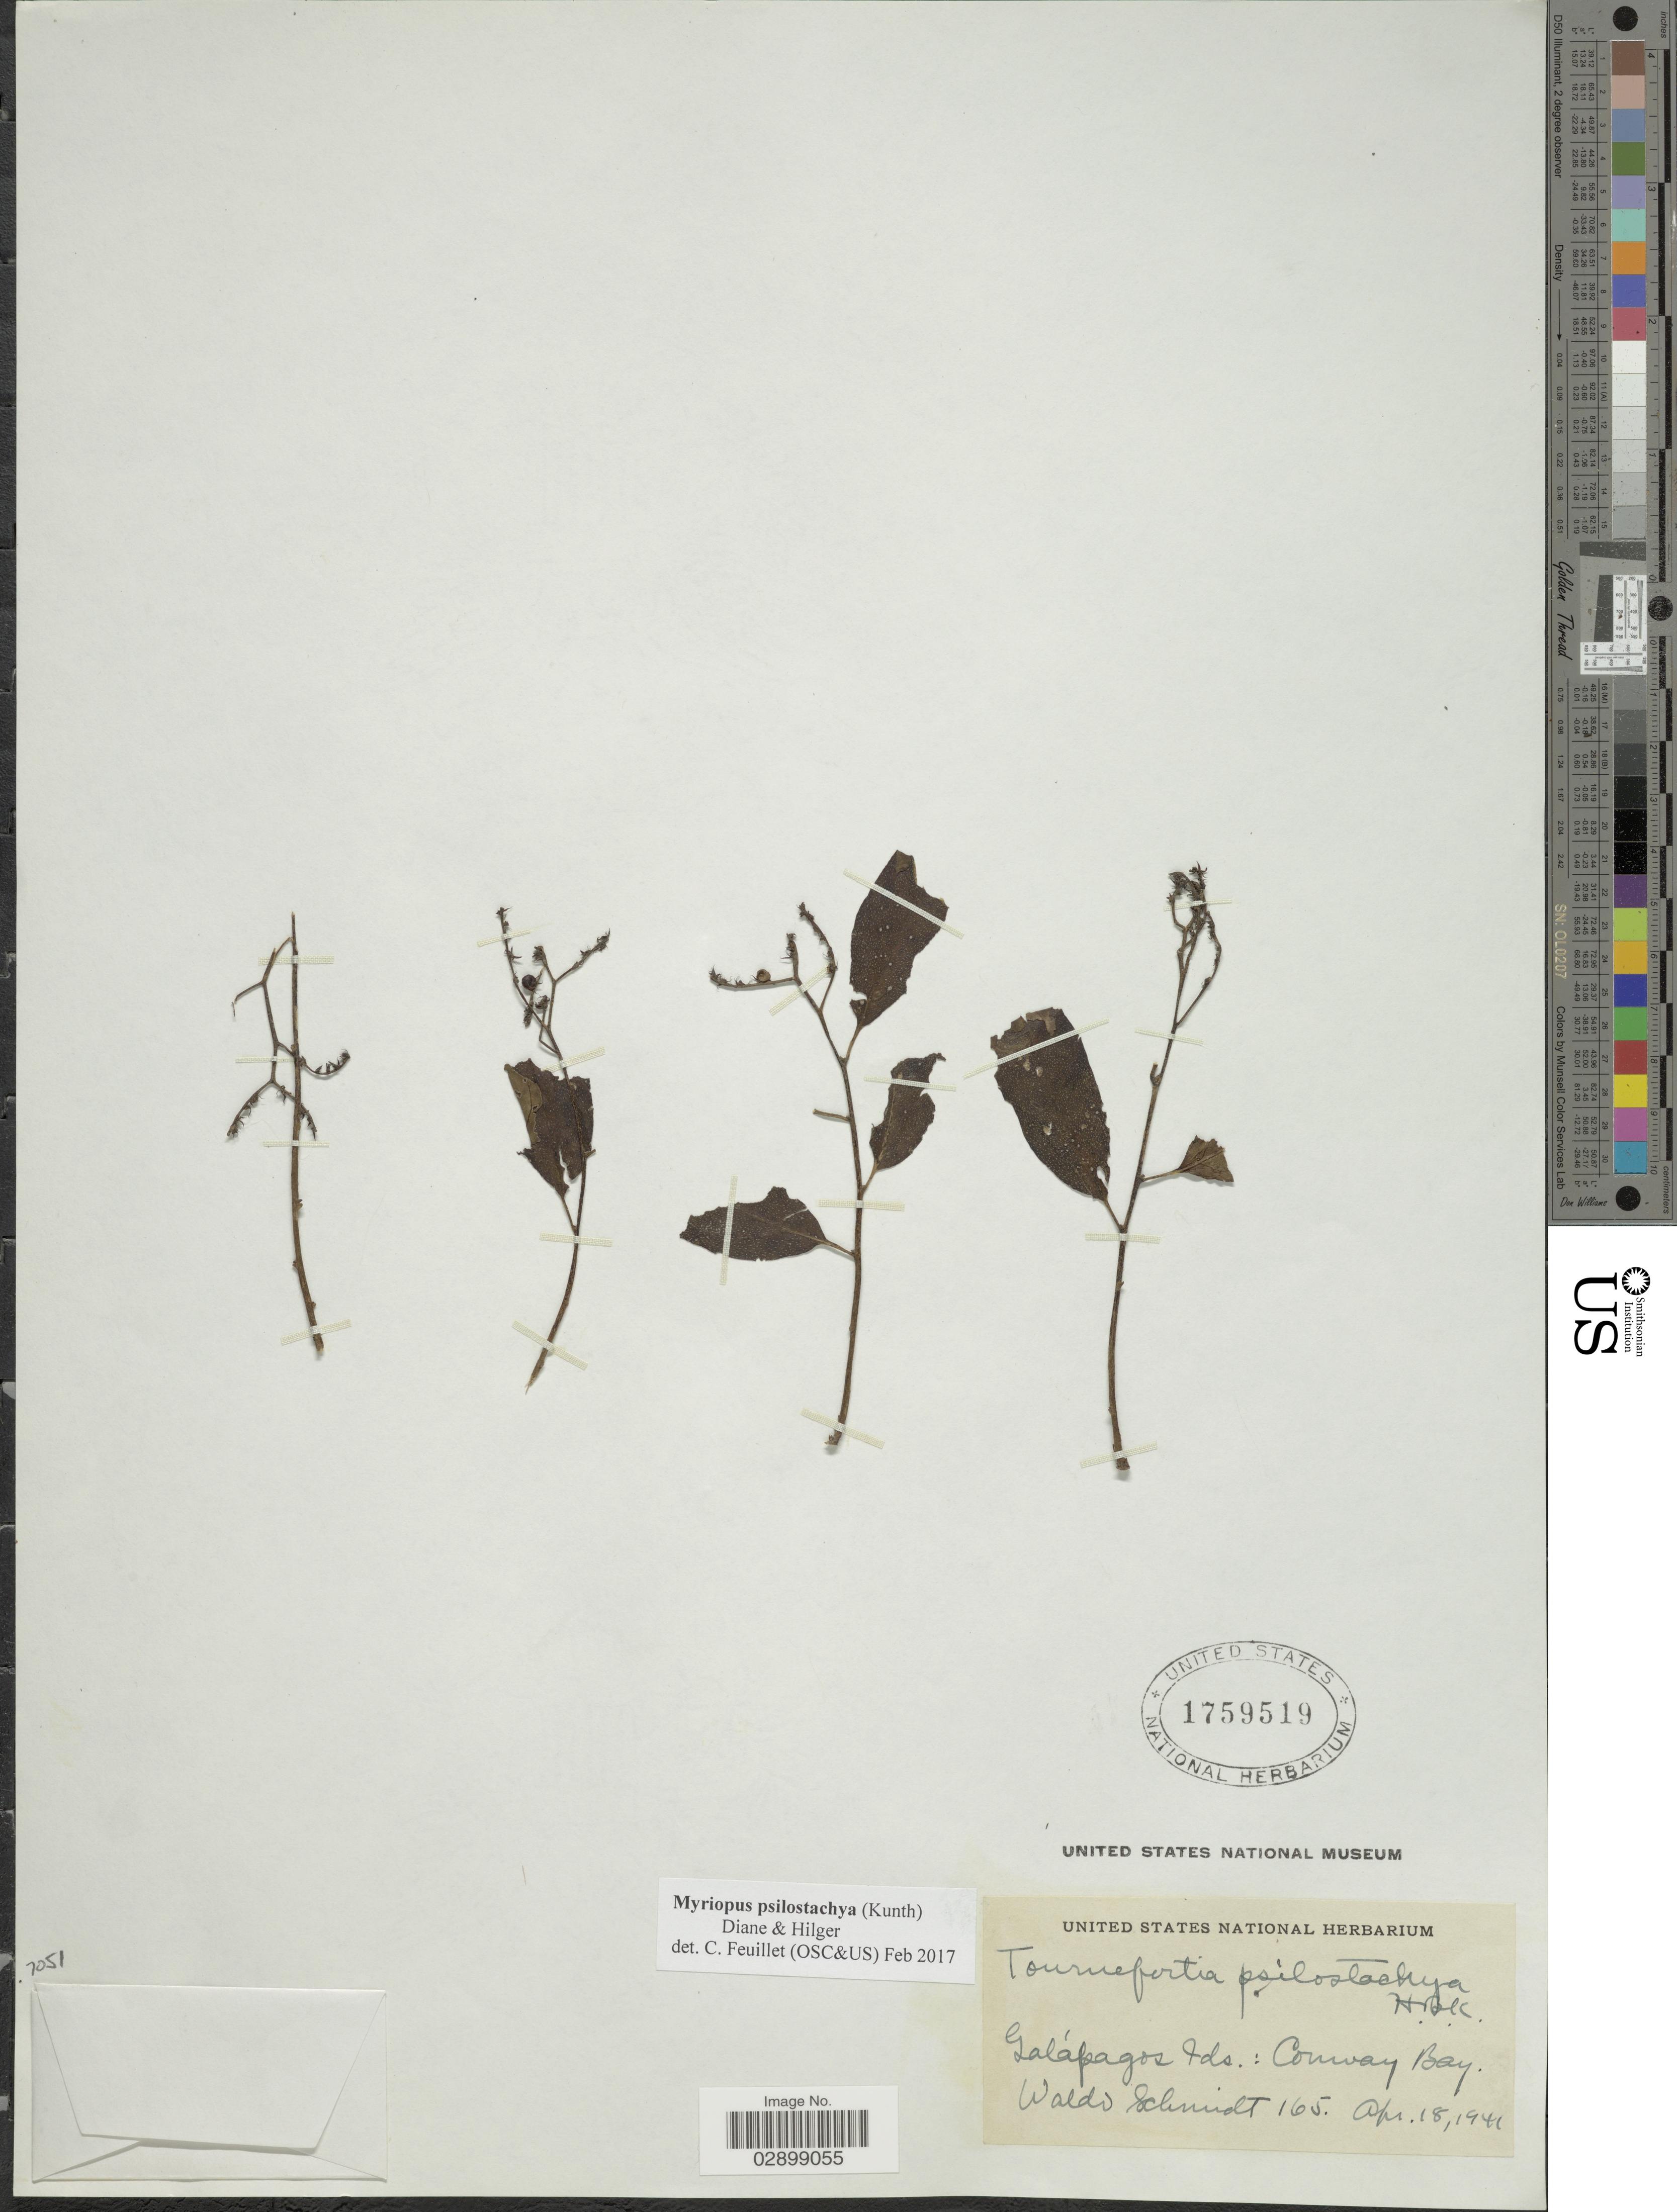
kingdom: Plantae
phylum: Tracheophyta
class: Magnoliopsida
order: Boraginales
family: Heliotropiaceae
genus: Myriopus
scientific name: Myriopus psilostachya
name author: (Kunth) Diane & Hilger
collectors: W. Schmidt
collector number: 165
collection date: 1941-04-18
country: Ecuador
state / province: Colón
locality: Galápagos Ids.: Comway Bay.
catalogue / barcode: US 1759519